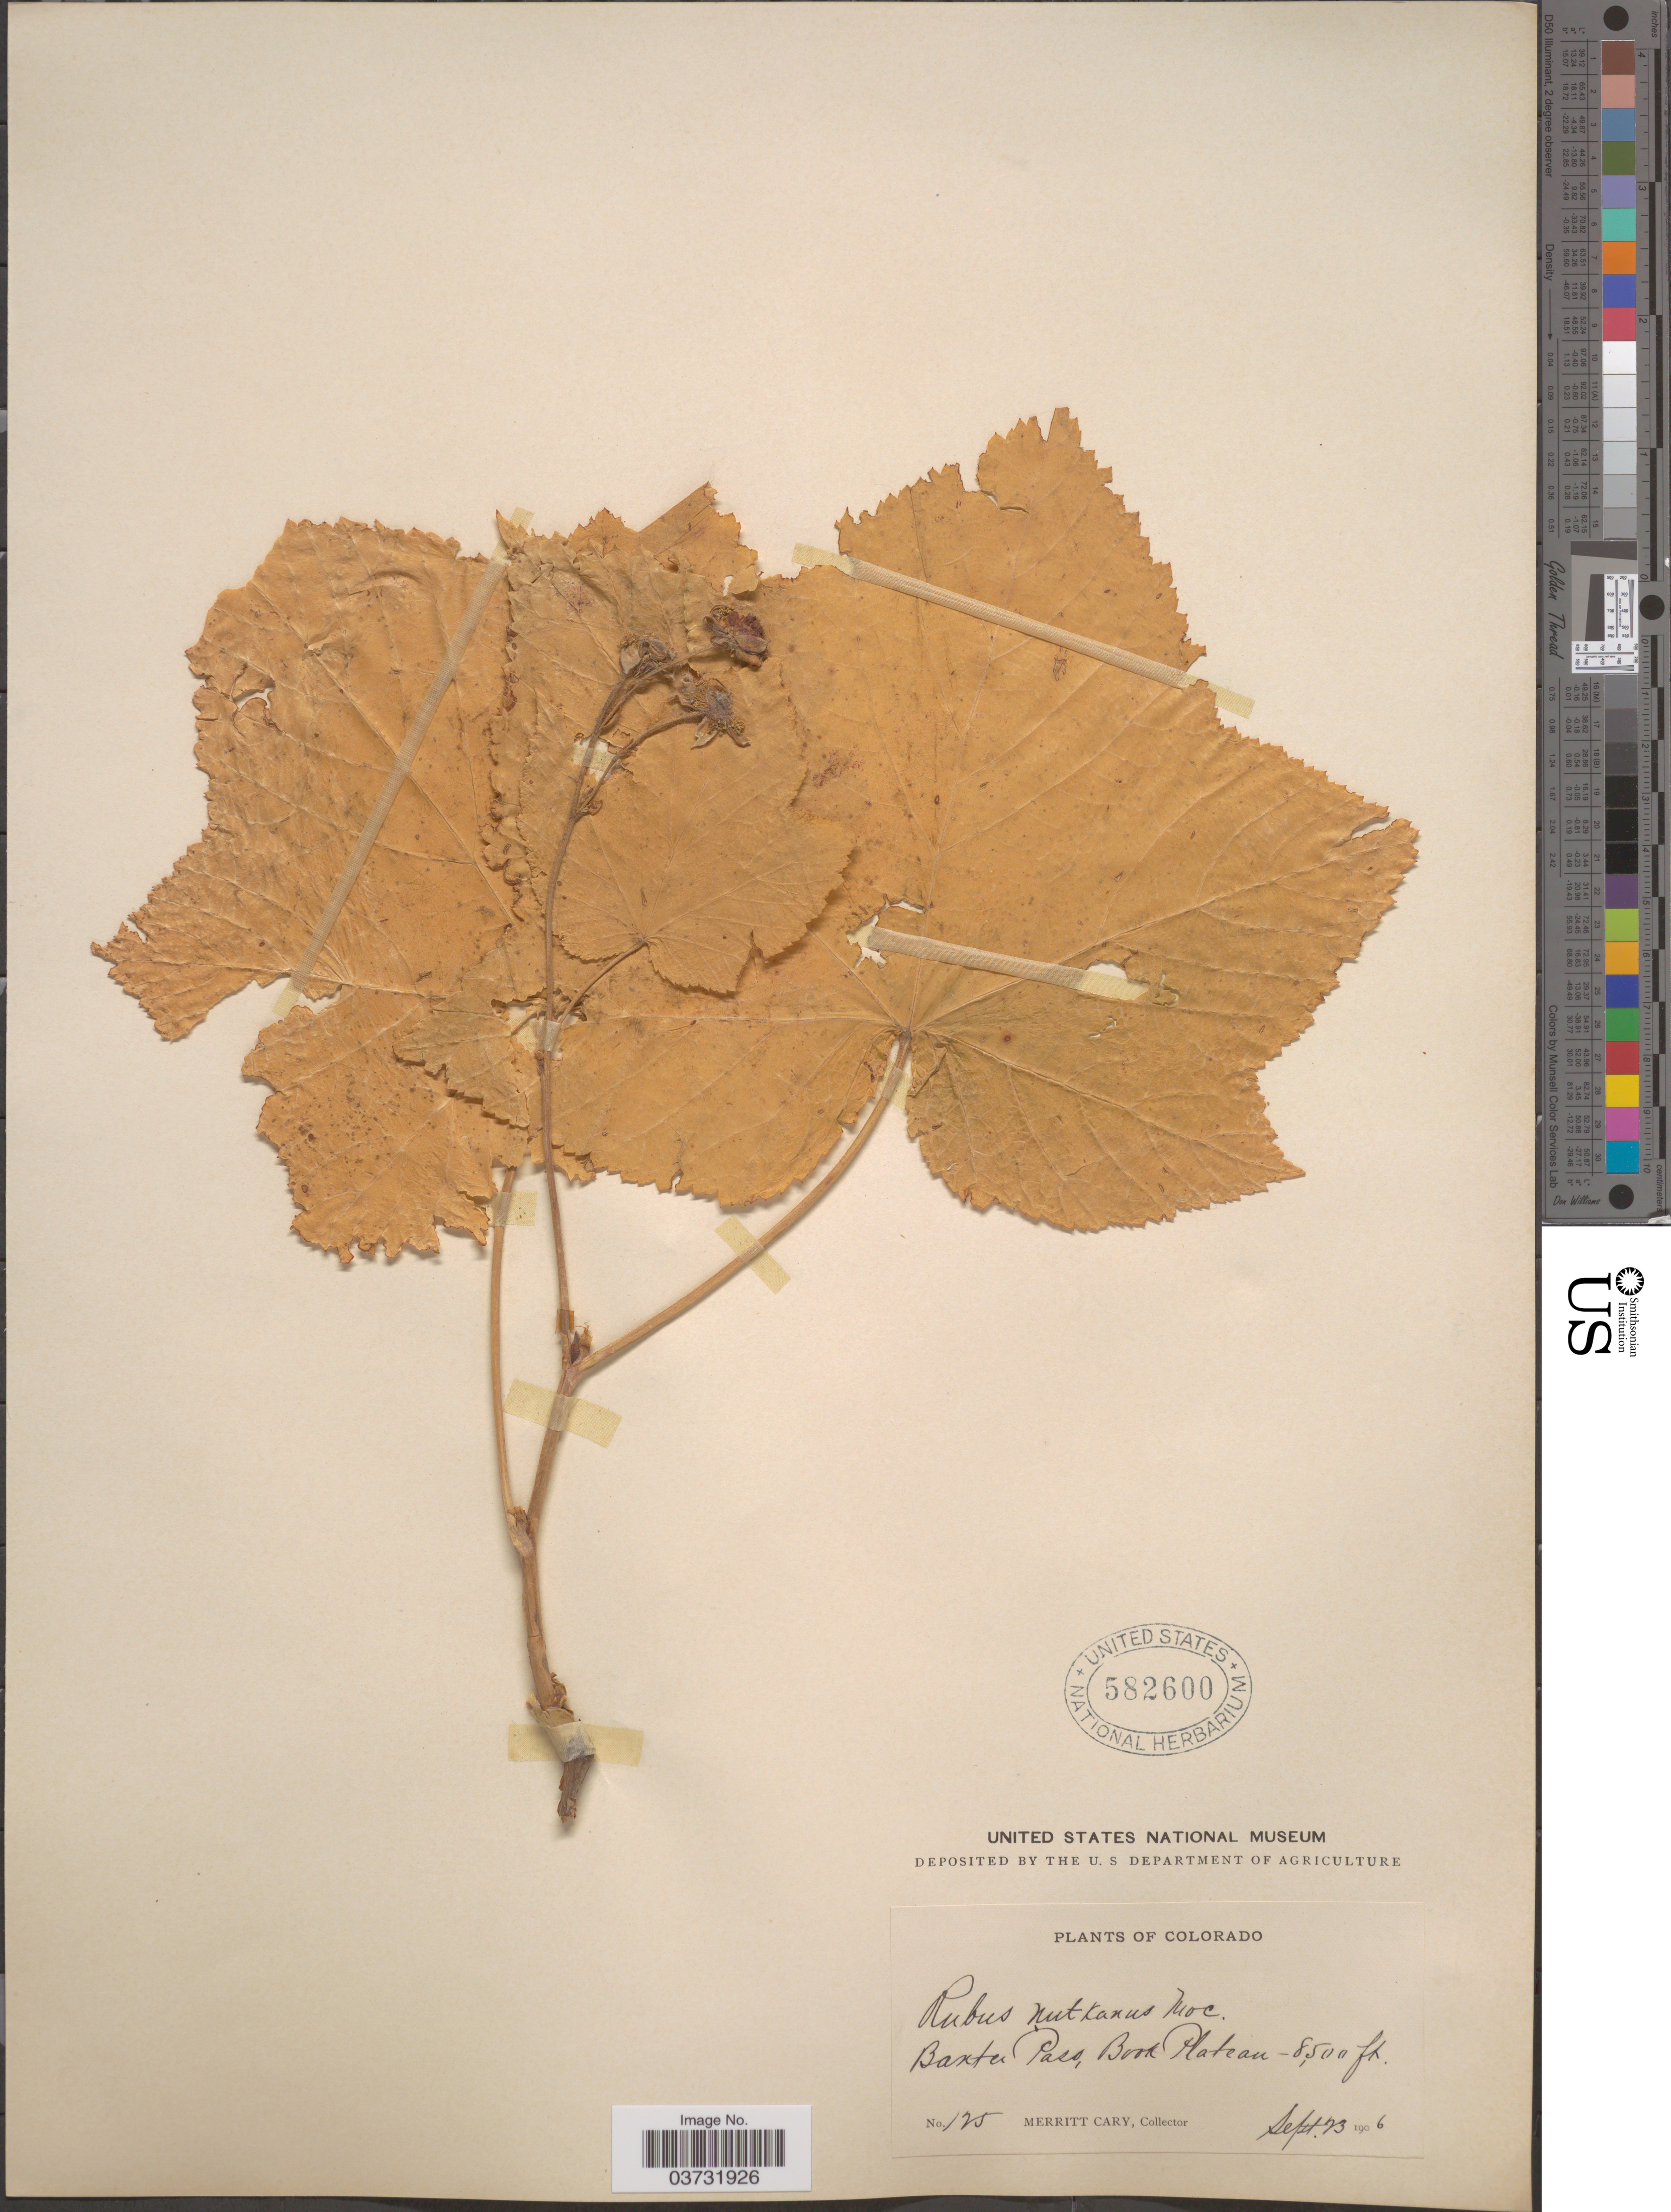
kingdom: Plantae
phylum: Tracheophyta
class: Magnoliopsida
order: Rosales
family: Rosaceae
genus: Rubus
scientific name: Rubus parviflorus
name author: Nutt.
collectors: M. Cary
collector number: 125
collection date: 1906-09-23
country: United States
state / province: Colorado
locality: Baxter Pass, Book Plateau.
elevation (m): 2591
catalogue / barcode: US 582600